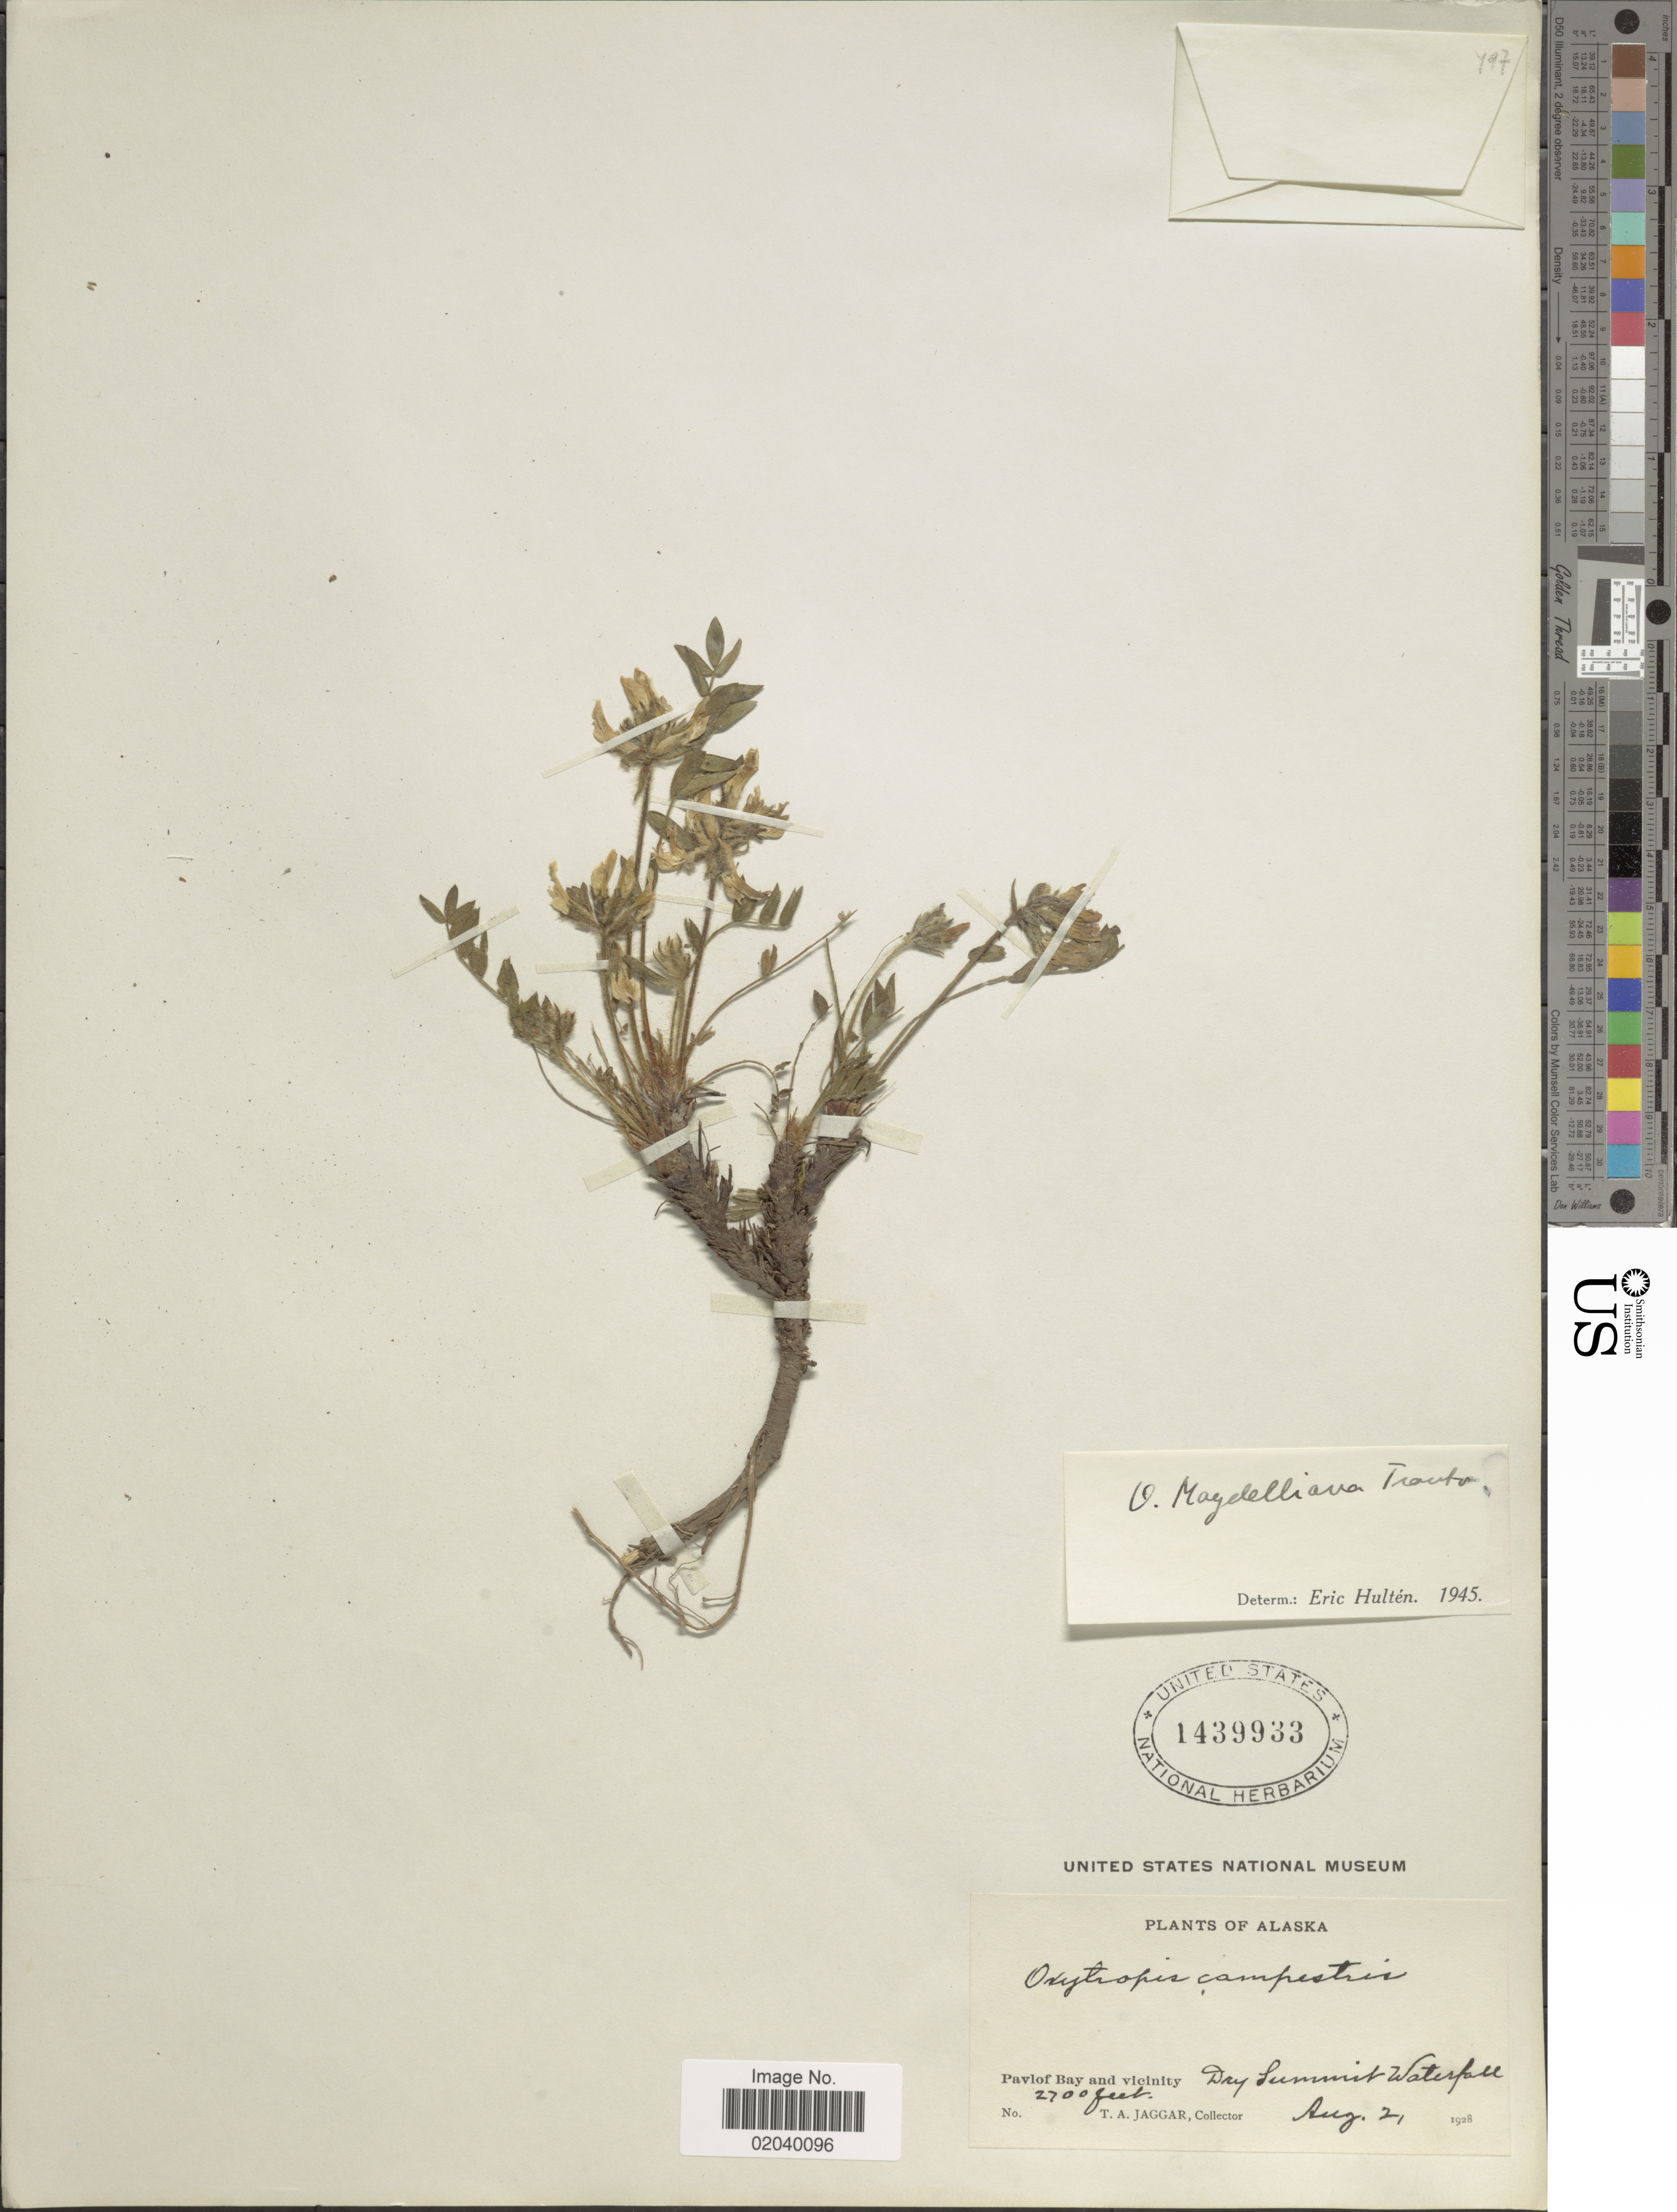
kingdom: Plantae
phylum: Tracheophyta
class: Magnoliopsida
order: Fabales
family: Fabaceae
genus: Oxytropis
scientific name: Oxytropis maydelliana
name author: Trautv.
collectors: T. Jaggar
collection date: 1928-08-02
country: United States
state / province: Alaska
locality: Pavlof Bay and vicinity, Dry Summit Waterfall.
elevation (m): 823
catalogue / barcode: US 1439933